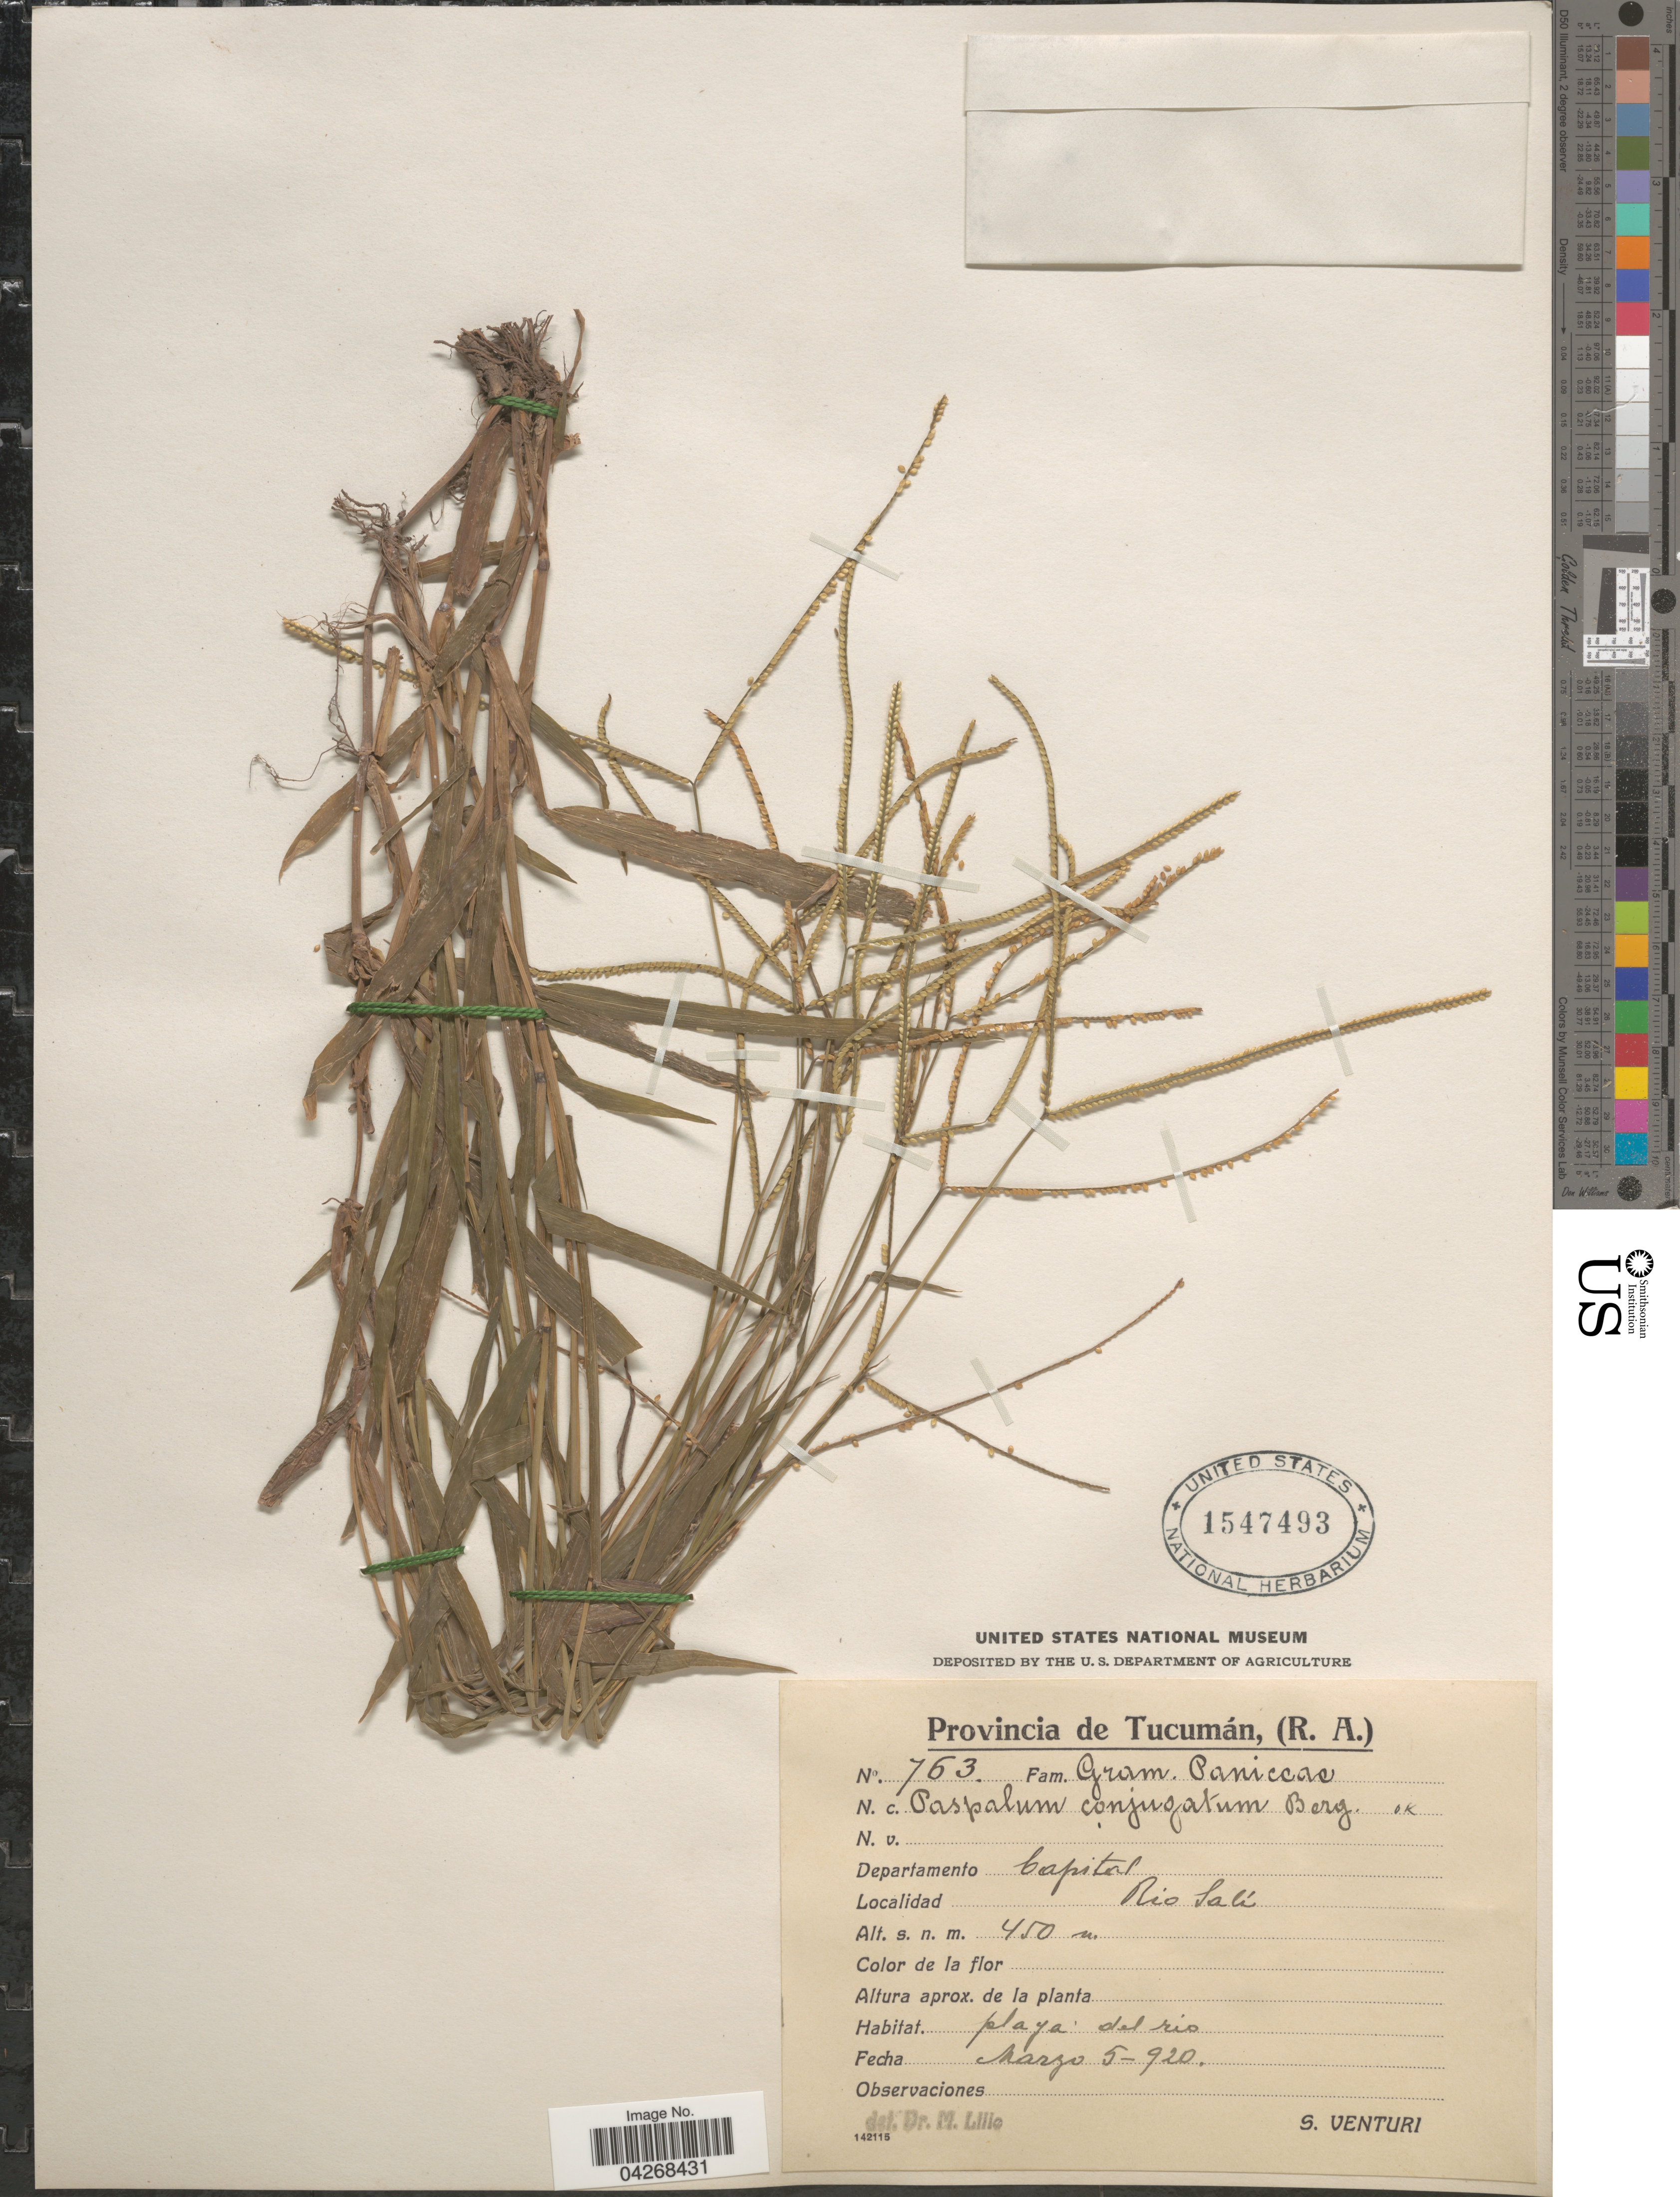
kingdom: Plantae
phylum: Tracheophyta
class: Liliopsida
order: Poales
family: Poaceae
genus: Paspalum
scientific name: Paspalum conjugatum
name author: P.J. Bergius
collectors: S. Venturi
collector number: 763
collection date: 1920-03-05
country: Argentina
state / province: Tucuman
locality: Departamento Capital. Rio Salí.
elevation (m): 450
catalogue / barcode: US 1547493